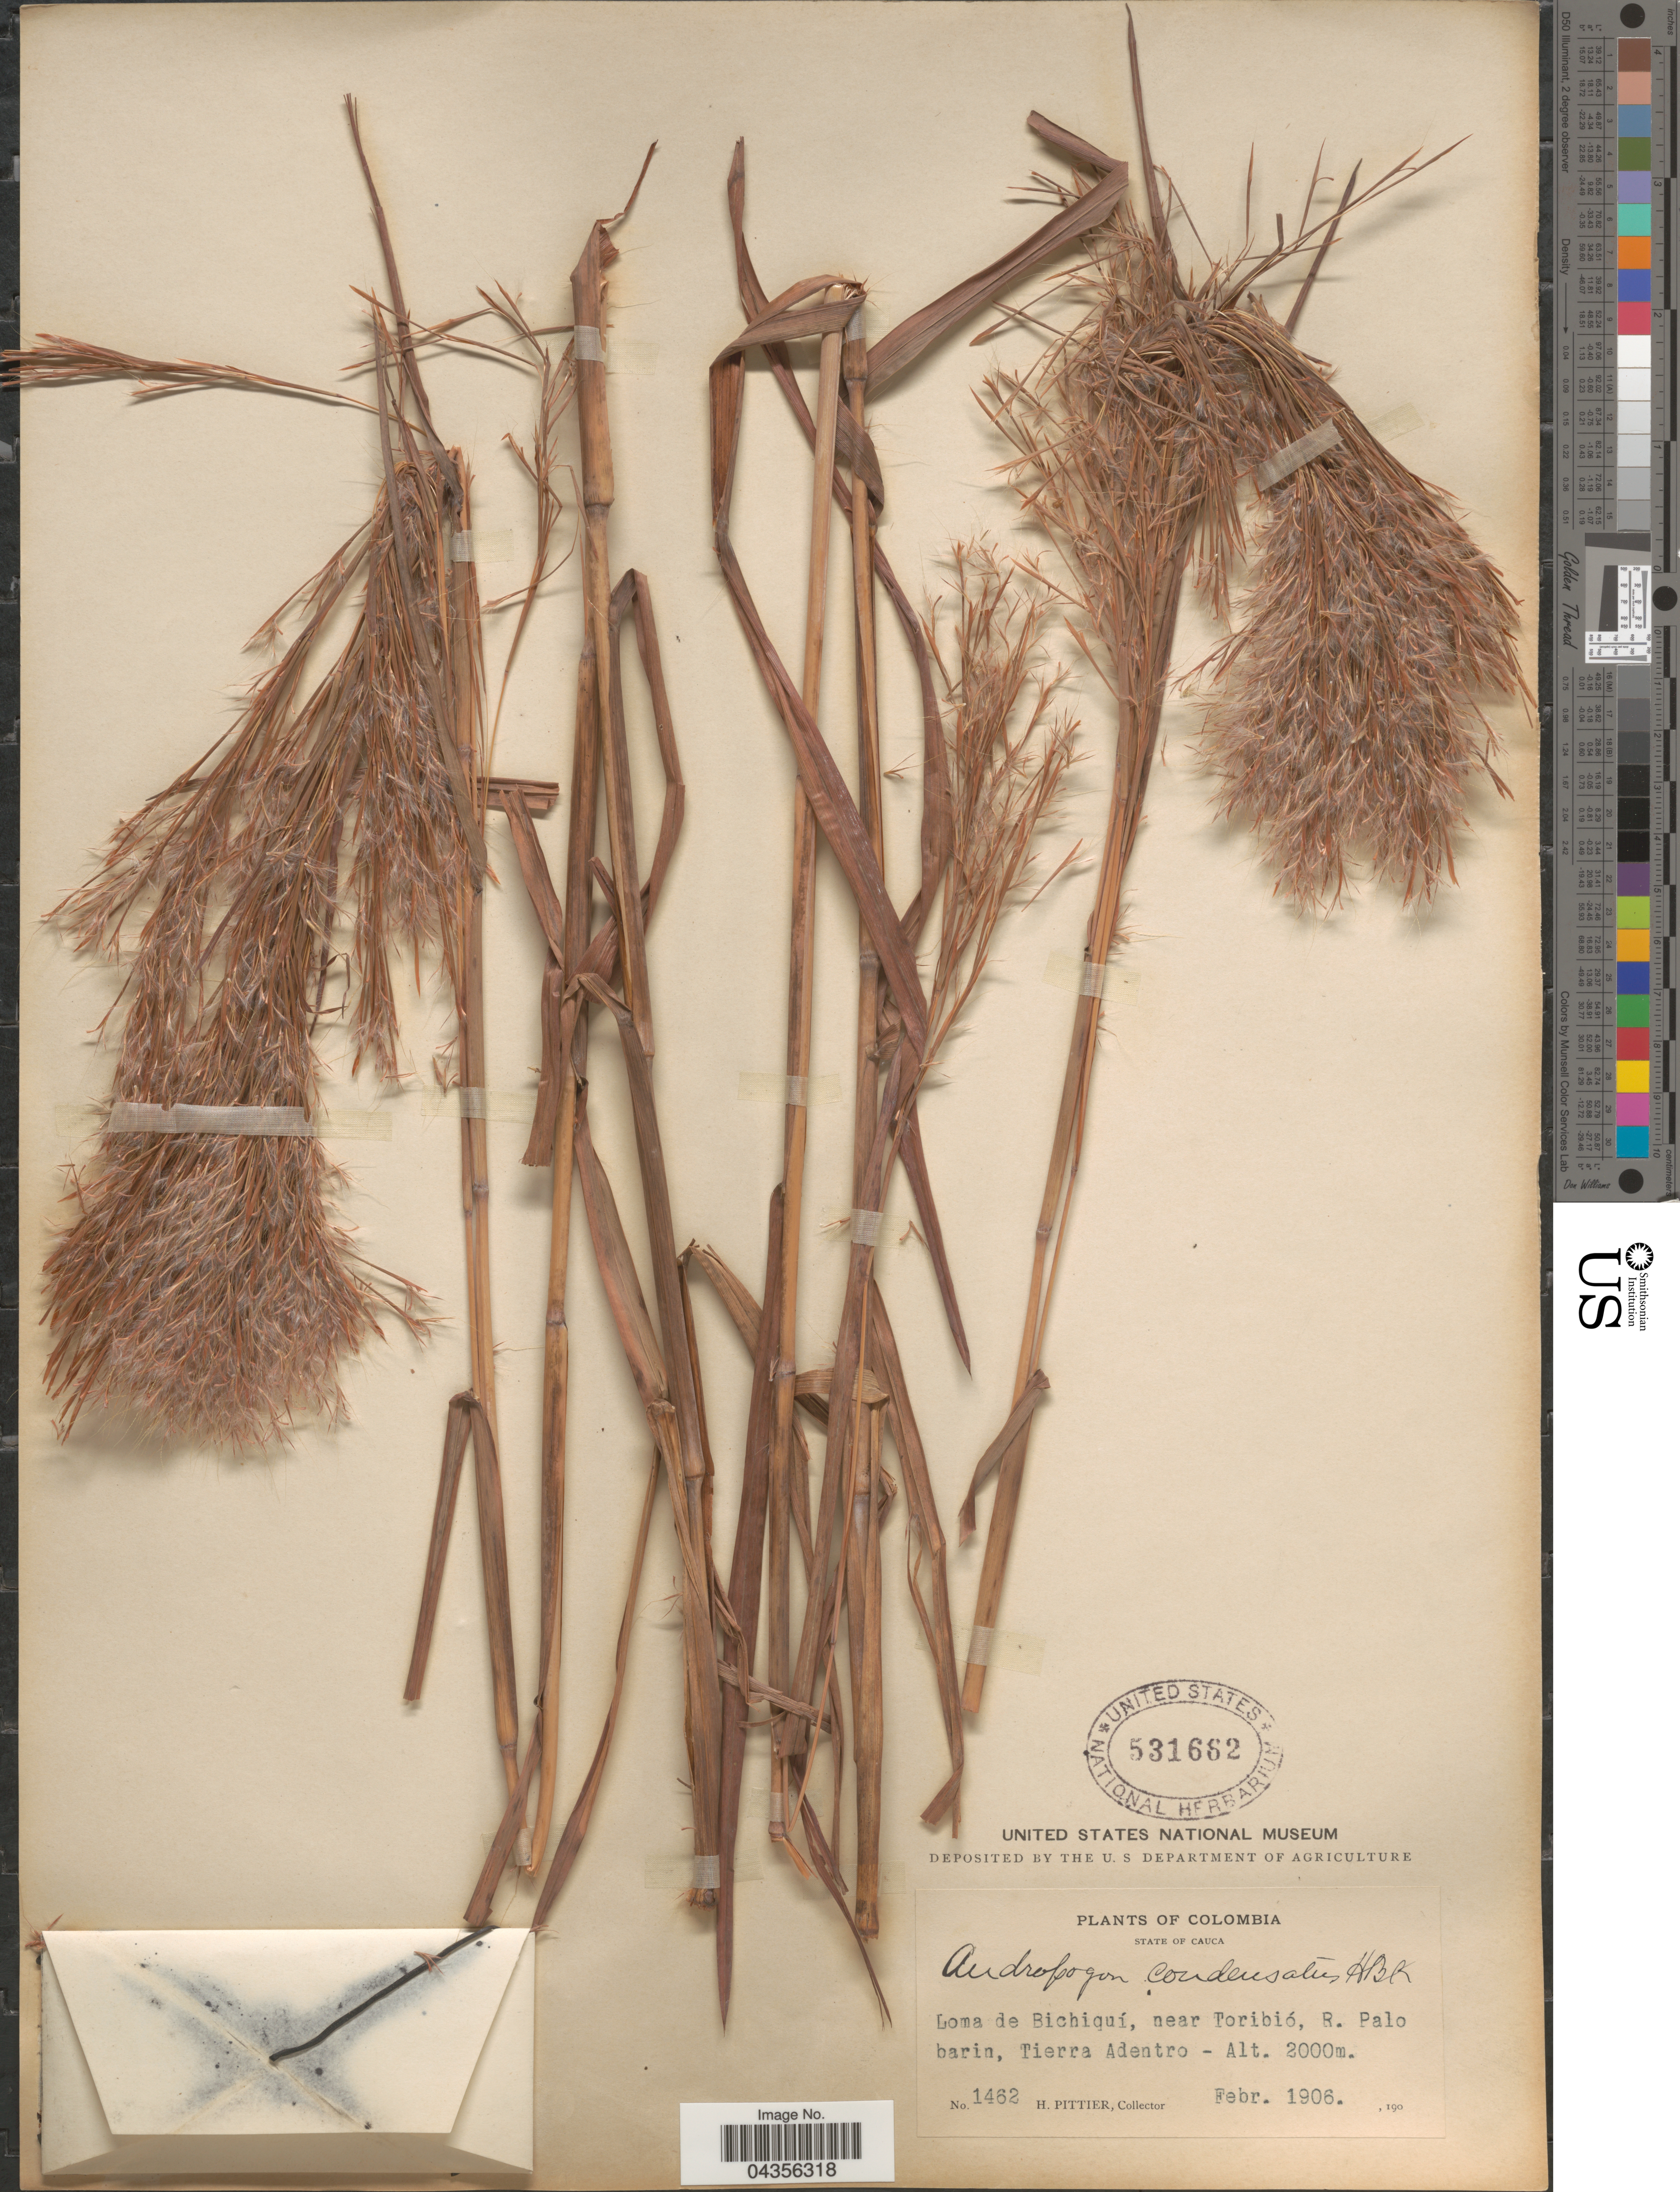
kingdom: Plantae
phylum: Tracheophyta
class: Liliopsida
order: Poales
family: Poaceae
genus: Schizachyrium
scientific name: Schizachyrium microstachyum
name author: (Desv. ex Ham.) Roseng. et al.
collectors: H. F. Pittier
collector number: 1462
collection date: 1906-02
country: Colombia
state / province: Cauca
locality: Loma de Bichiquí, near Toribió, R. Palo barin, Tierra Adentro.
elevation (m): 2000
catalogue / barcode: US 531662